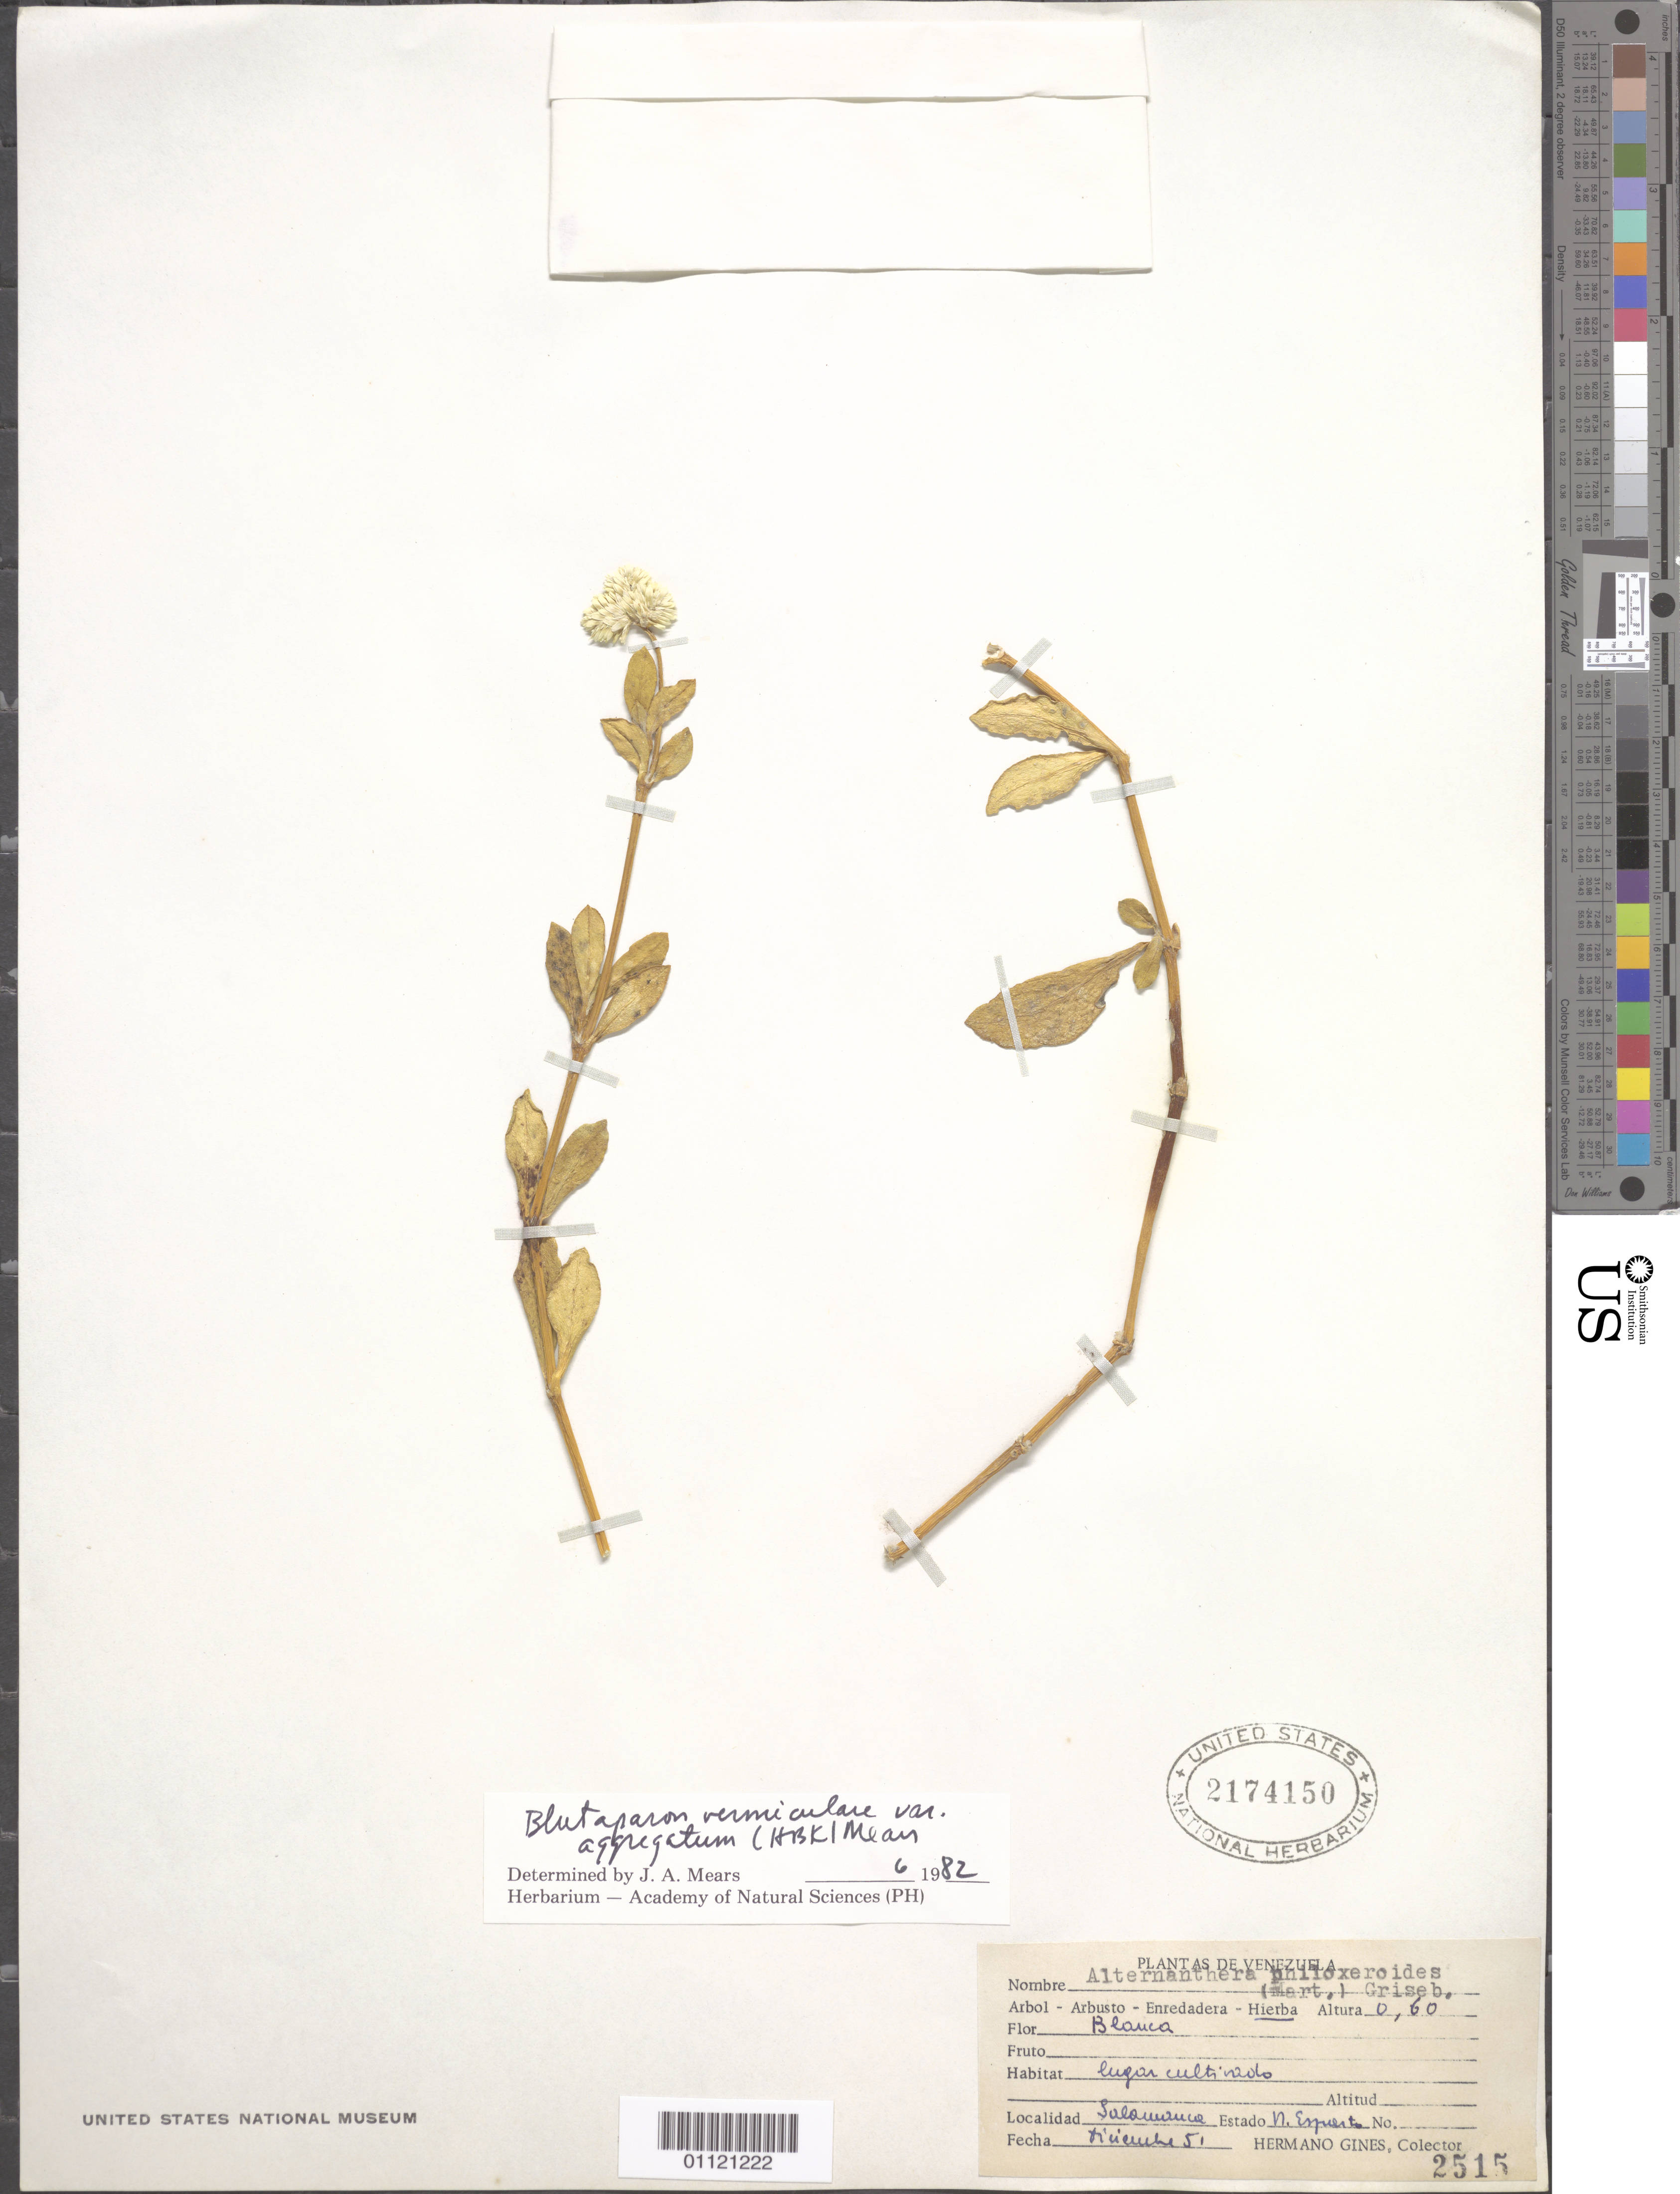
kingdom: Plantae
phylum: Tracheophyta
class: Magnoliopsida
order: Caryophyllales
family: Amaranthaceae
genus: Gomphrena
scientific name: Gomphrena vermicularis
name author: L.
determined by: Strong, Mark T., (BOT), Smithsonian Institution - National Museum of Natural History (UNITED STATES)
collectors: Bro. Gines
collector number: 2515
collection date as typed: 01 Dec 1951 to 31 Dec 1951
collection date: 1951-12-01/1951-12-31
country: Venezuela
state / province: Nueva Esparta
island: Margarita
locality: Salamanca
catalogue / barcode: US 2174150